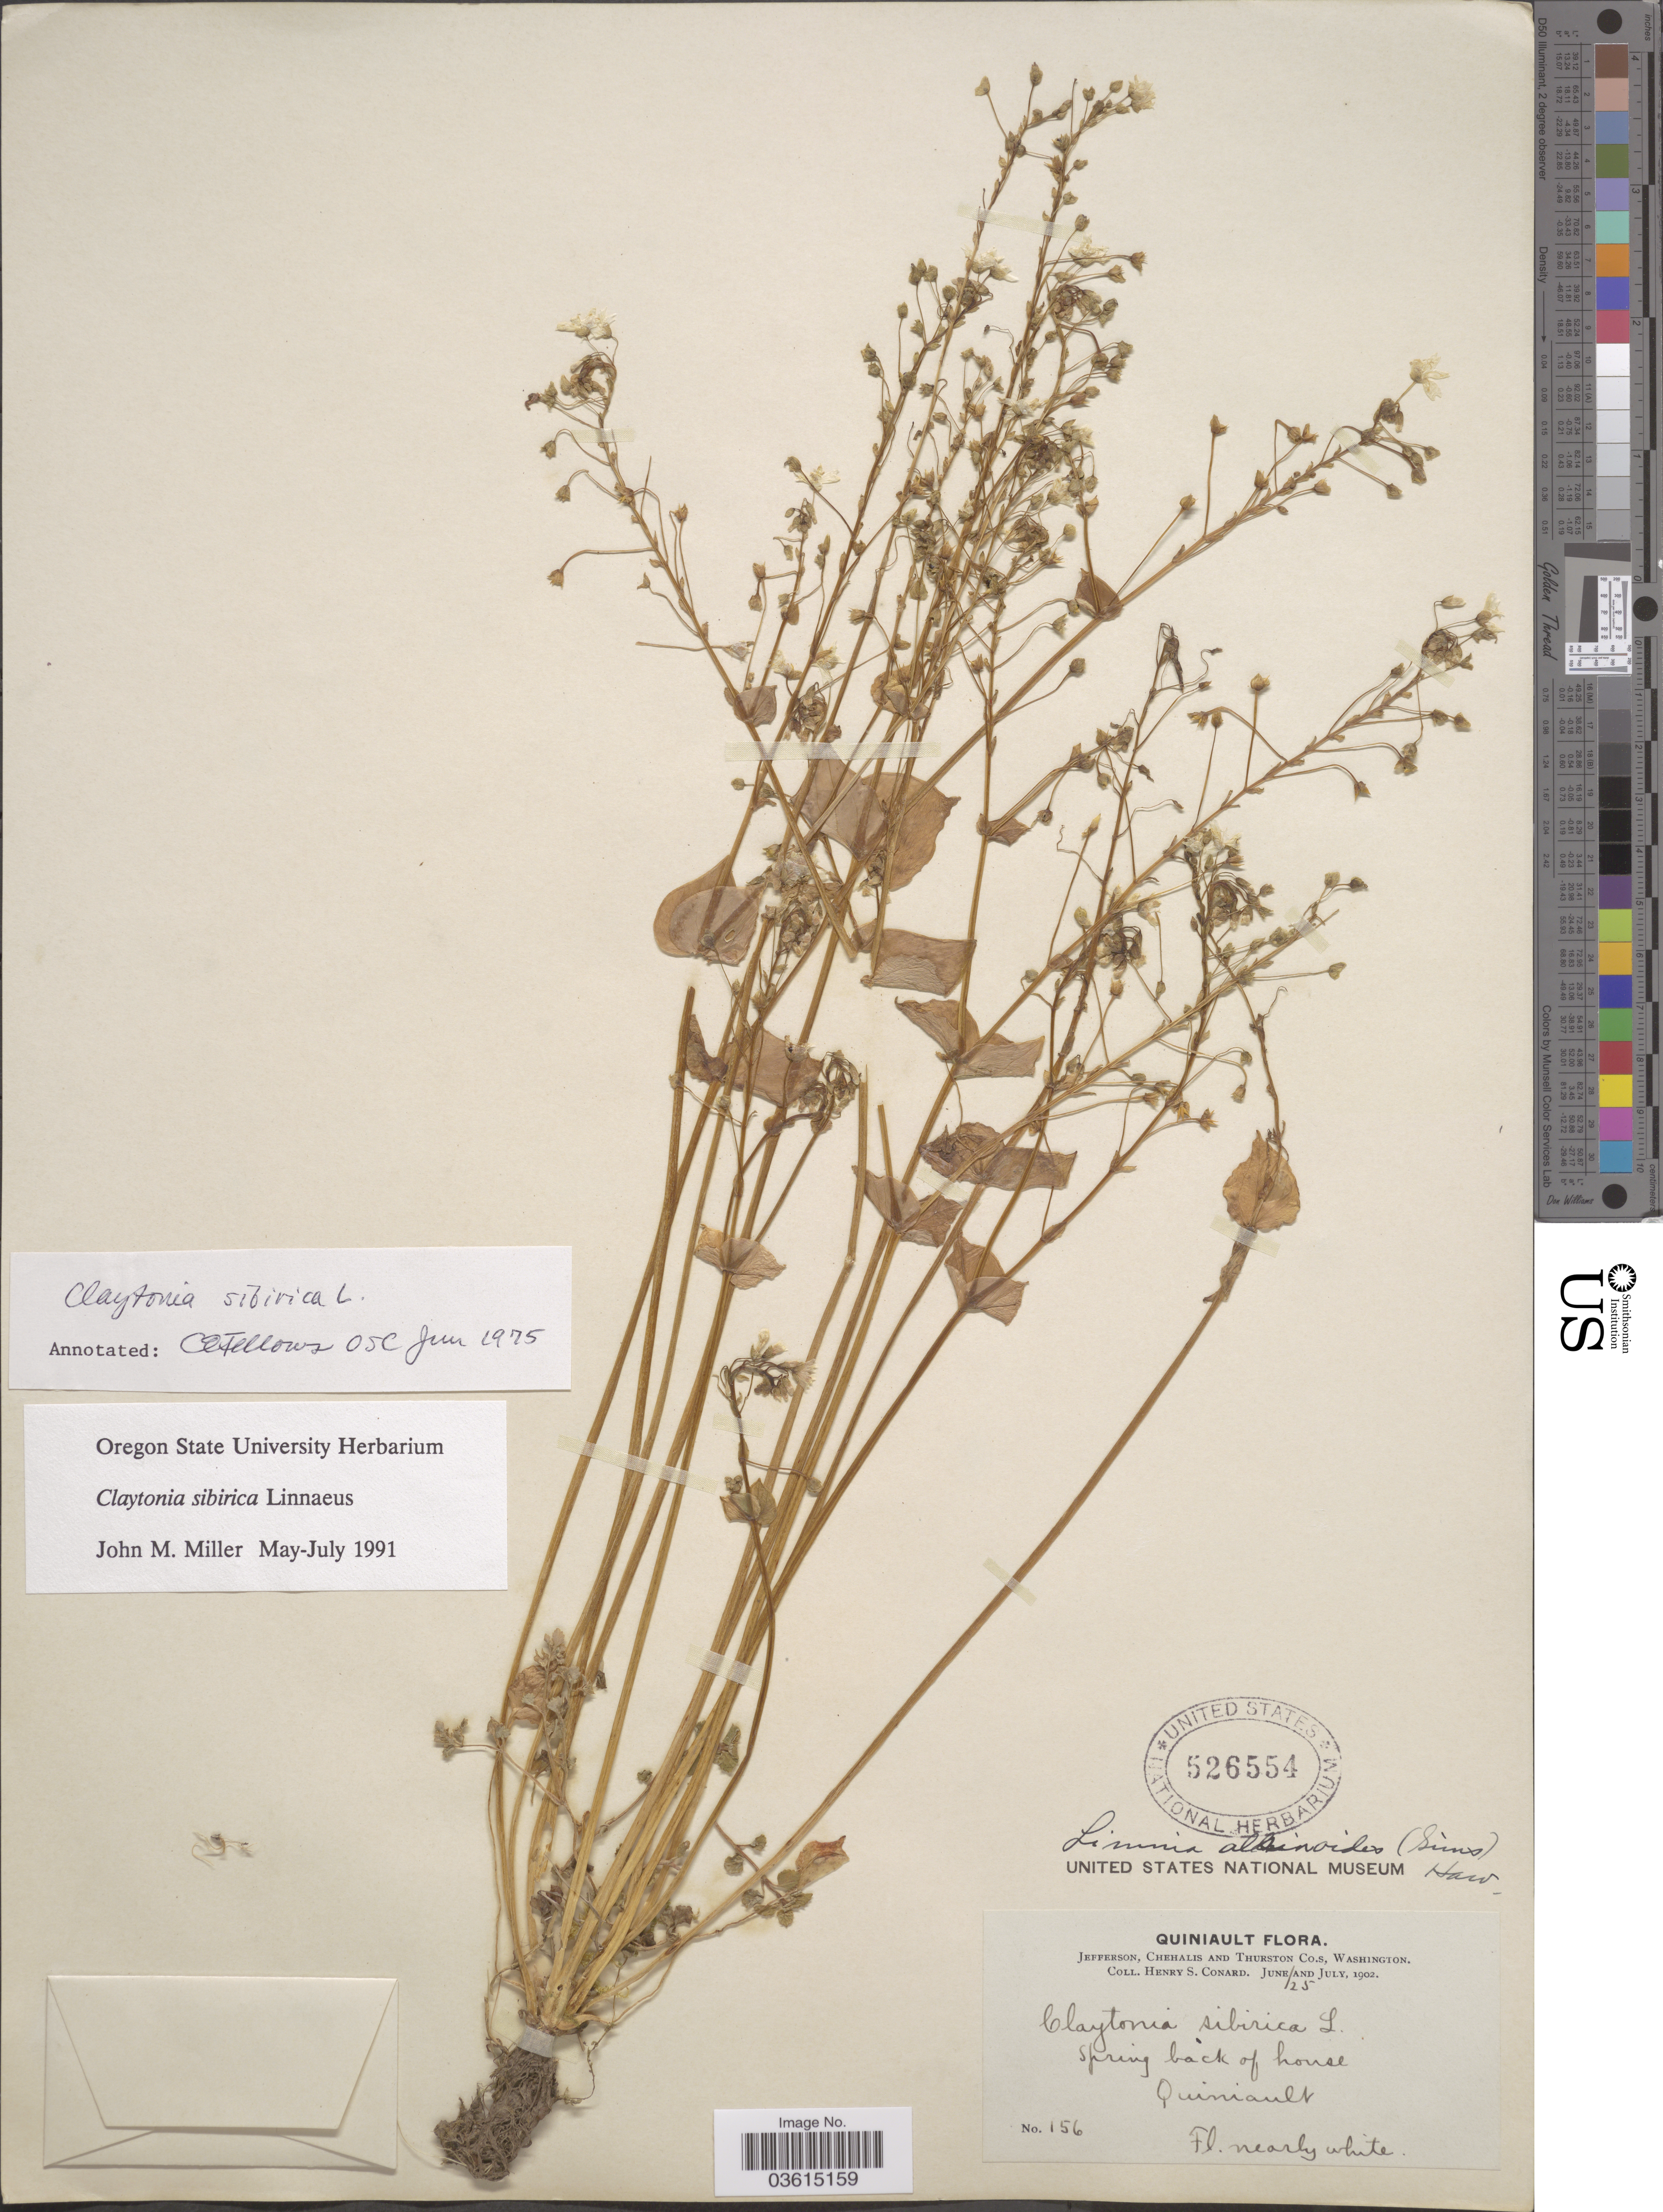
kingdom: Plantae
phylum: Tracheophyta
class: Magnoliopsida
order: Caryophyllales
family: Montiaceae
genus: Claytonia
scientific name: Claytonia sibirica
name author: L.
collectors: H. S. Conard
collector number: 156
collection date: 1902-06-25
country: United States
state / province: Washington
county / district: Thurston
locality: Quiniault. Jefferson, Chehalis and Thurston Co.s. Spring back of house.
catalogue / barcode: US 526554